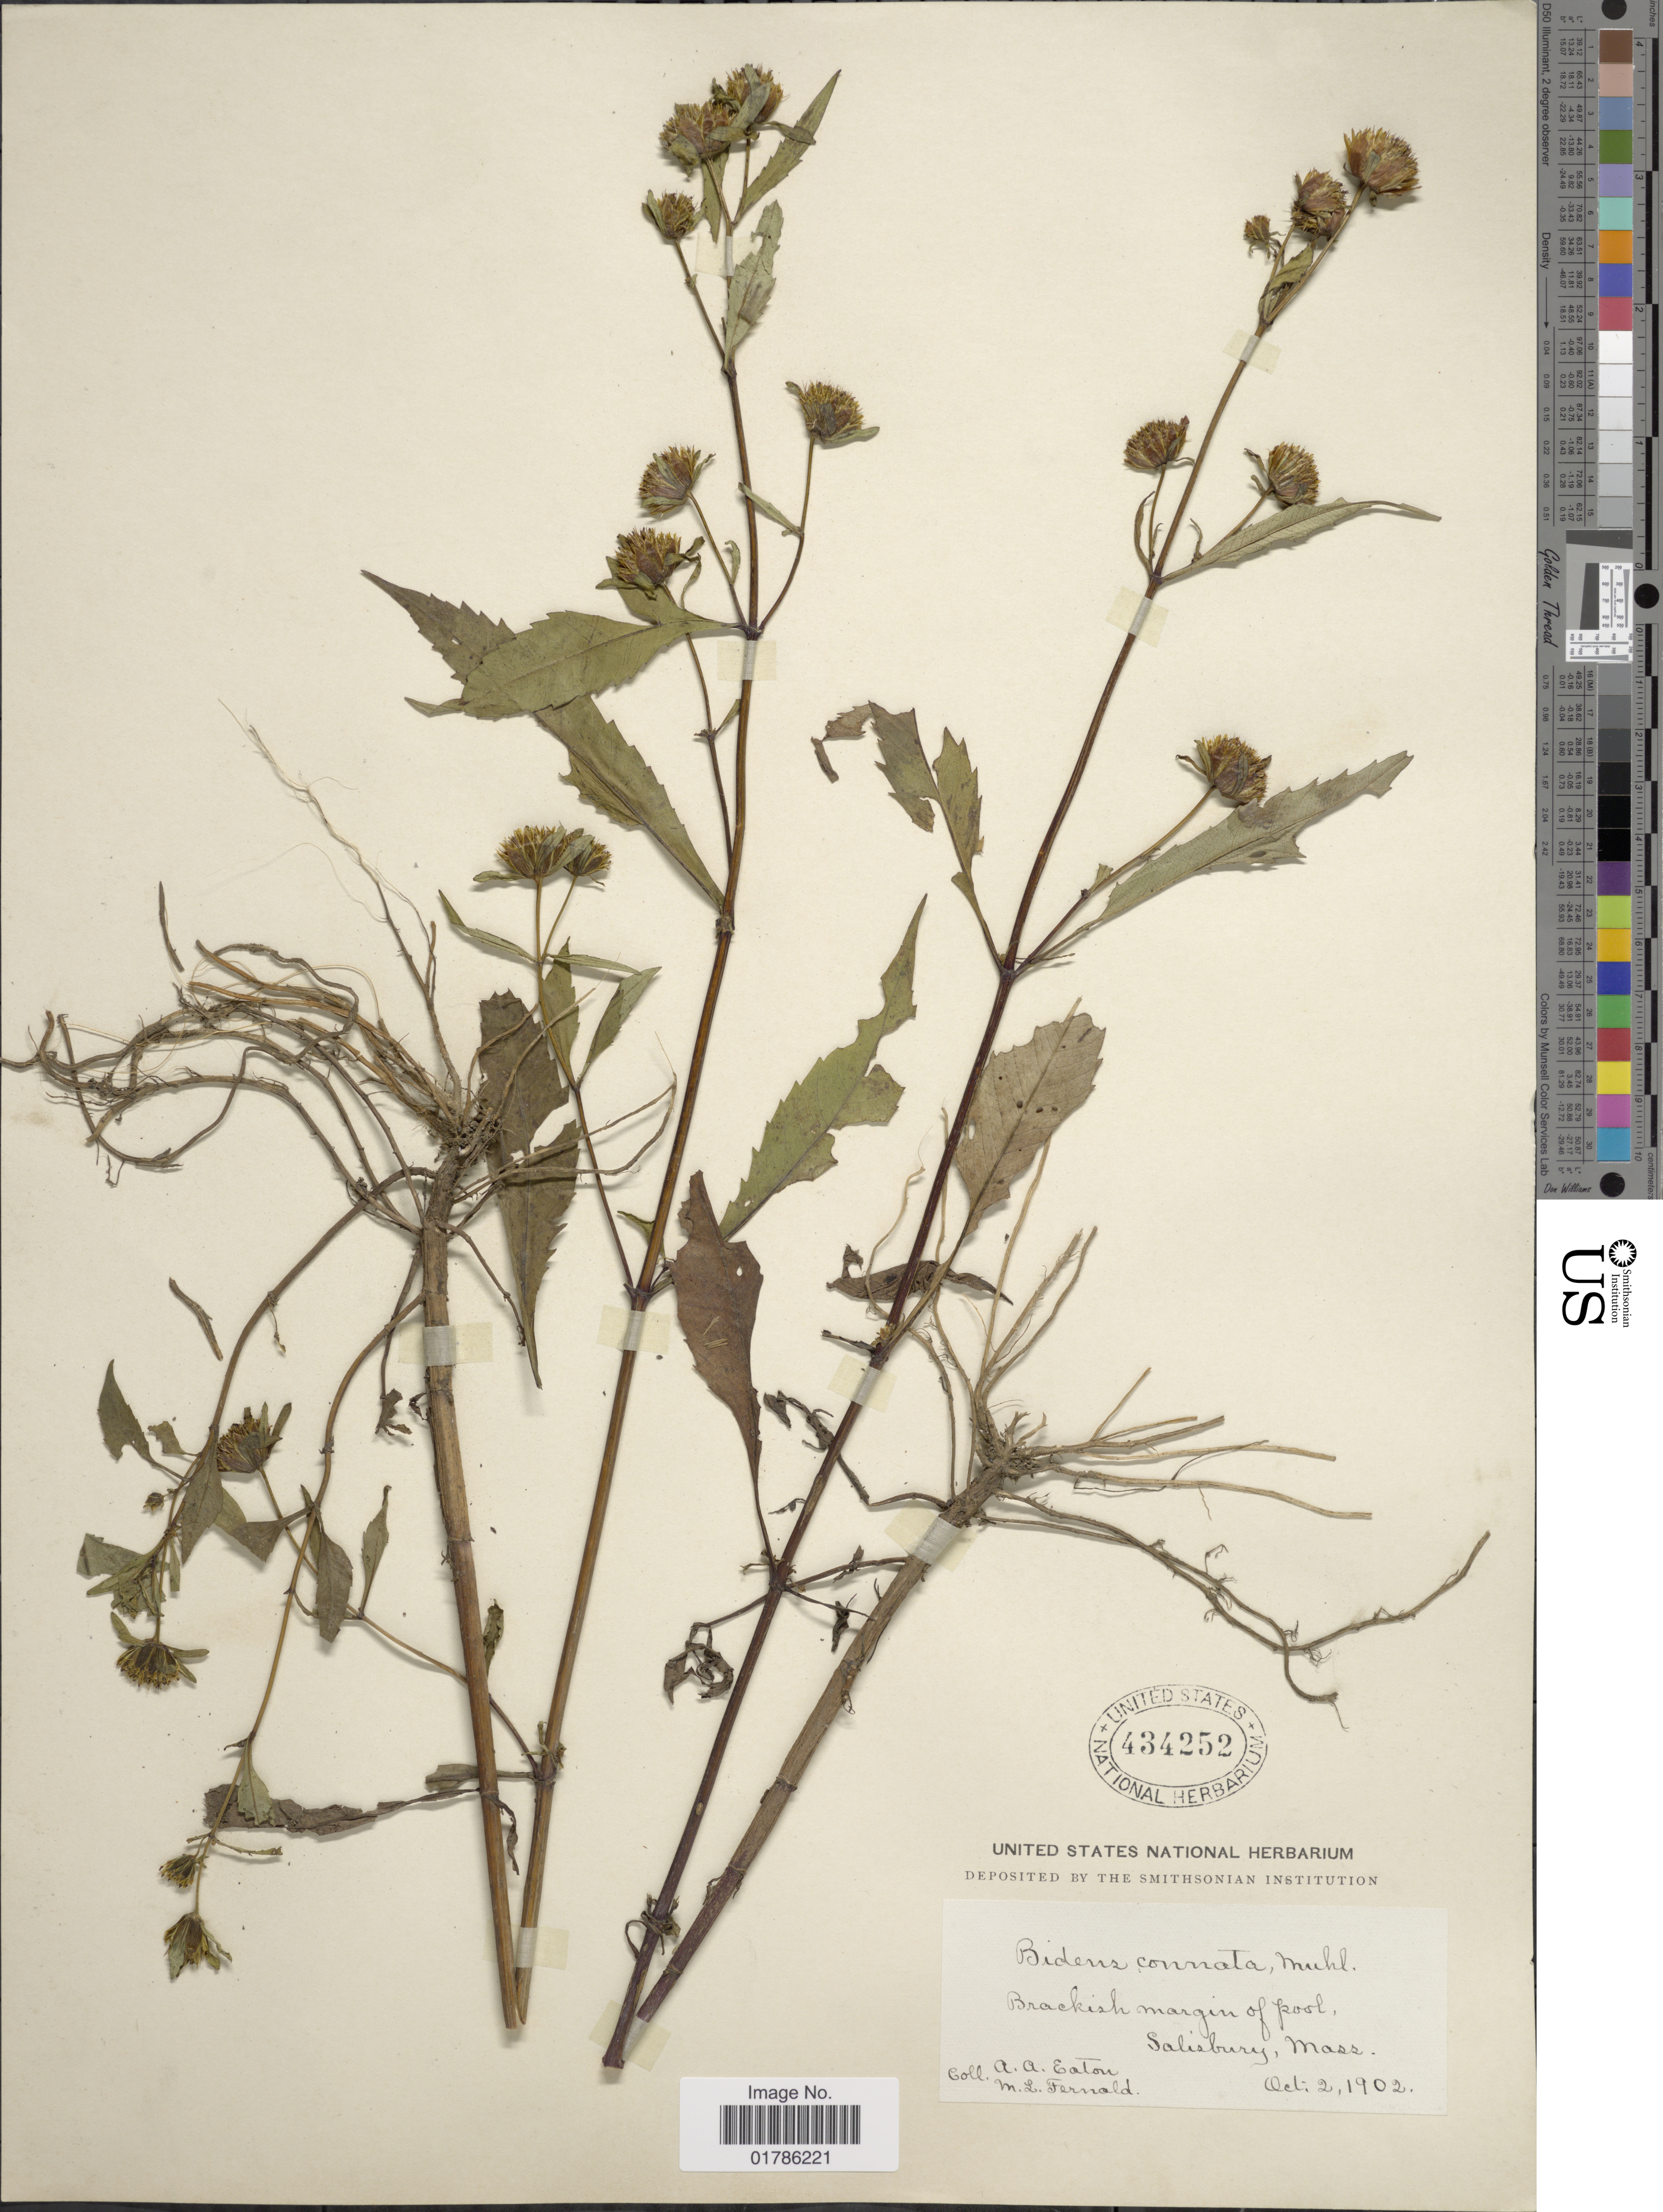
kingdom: Plantae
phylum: Tracheophyta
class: Magnoliopsida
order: Asterales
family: Asteraceae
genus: Bidens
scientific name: Bidens connata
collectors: A. A. Eaton & M. L. Fernald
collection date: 1902-10-02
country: United States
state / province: Massachusetts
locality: Brackish margin of pool, Salizbury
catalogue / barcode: US 434252